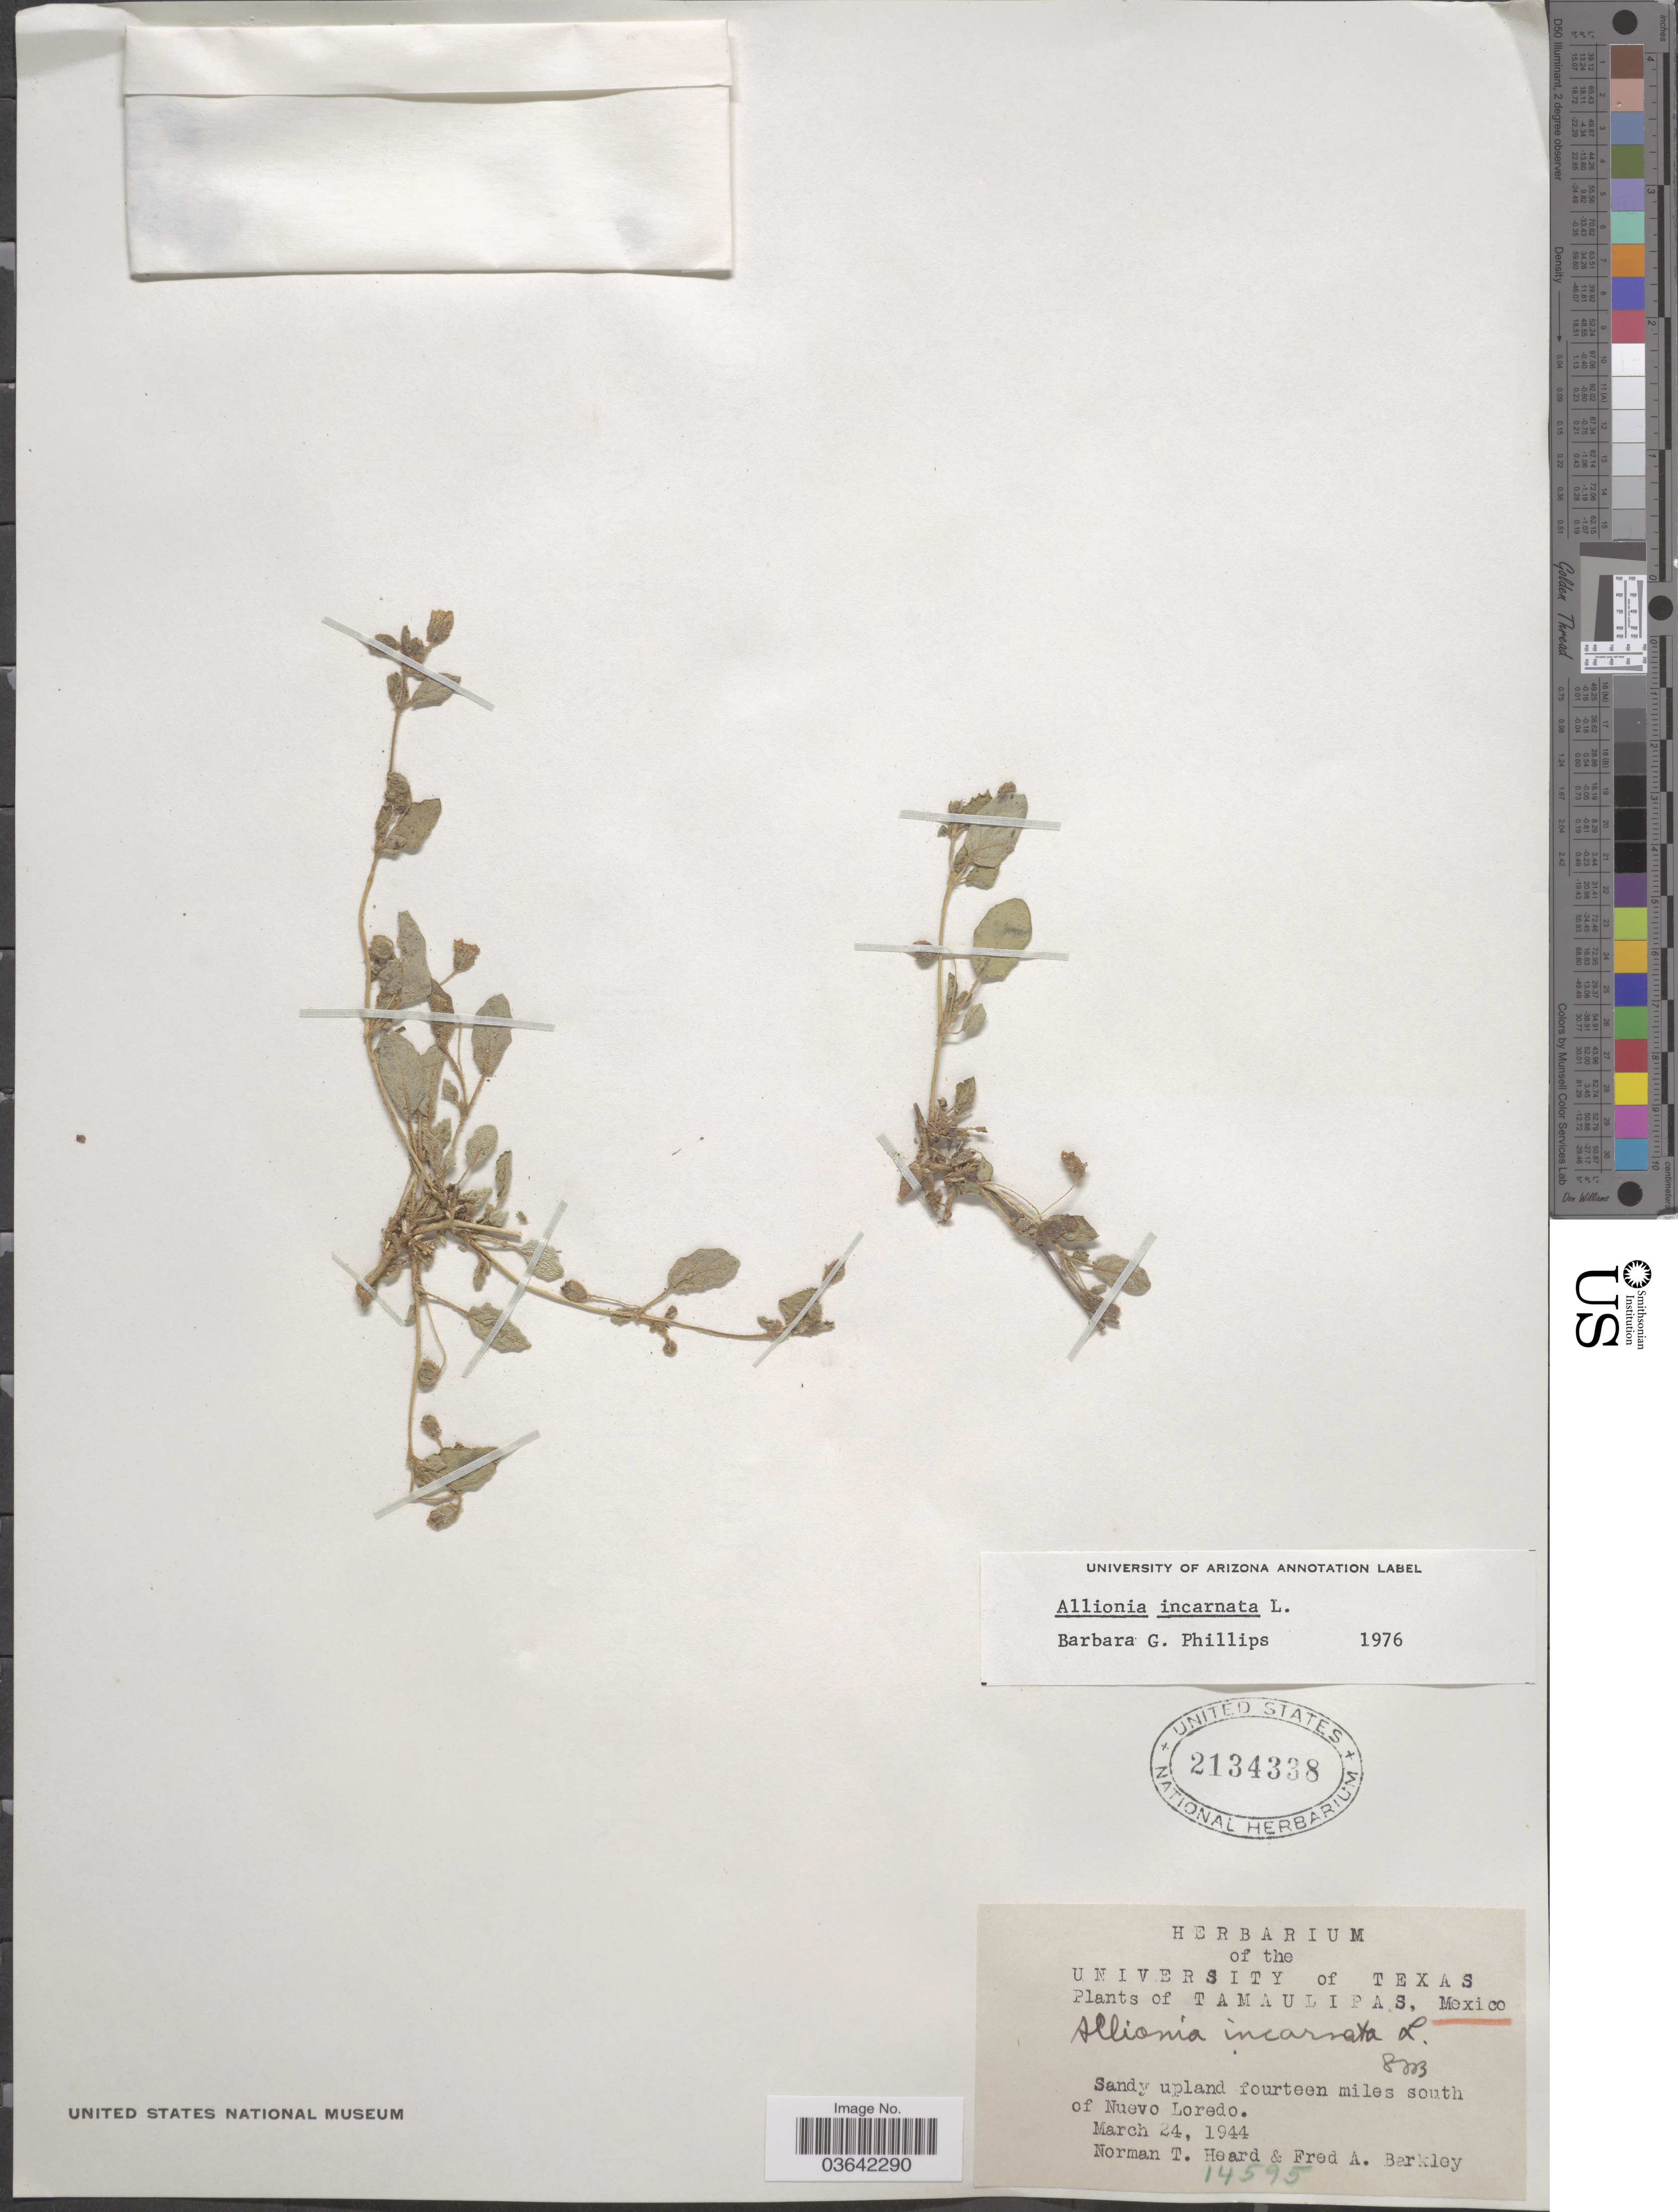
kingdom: Plantae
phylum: Tracheophyta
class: Magnoliopsida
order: Caryophyllales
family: Nyctaginaceae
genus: Allionia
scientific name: Allionia incarnata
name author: L.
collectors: N. Heard & F. A. Barkley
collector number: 14595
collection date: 1944-03-24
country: Mexico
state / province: Tamaulipas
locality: Sandy upland fourteen miles south of Nuevo Loredo.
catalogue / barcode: US 2134338